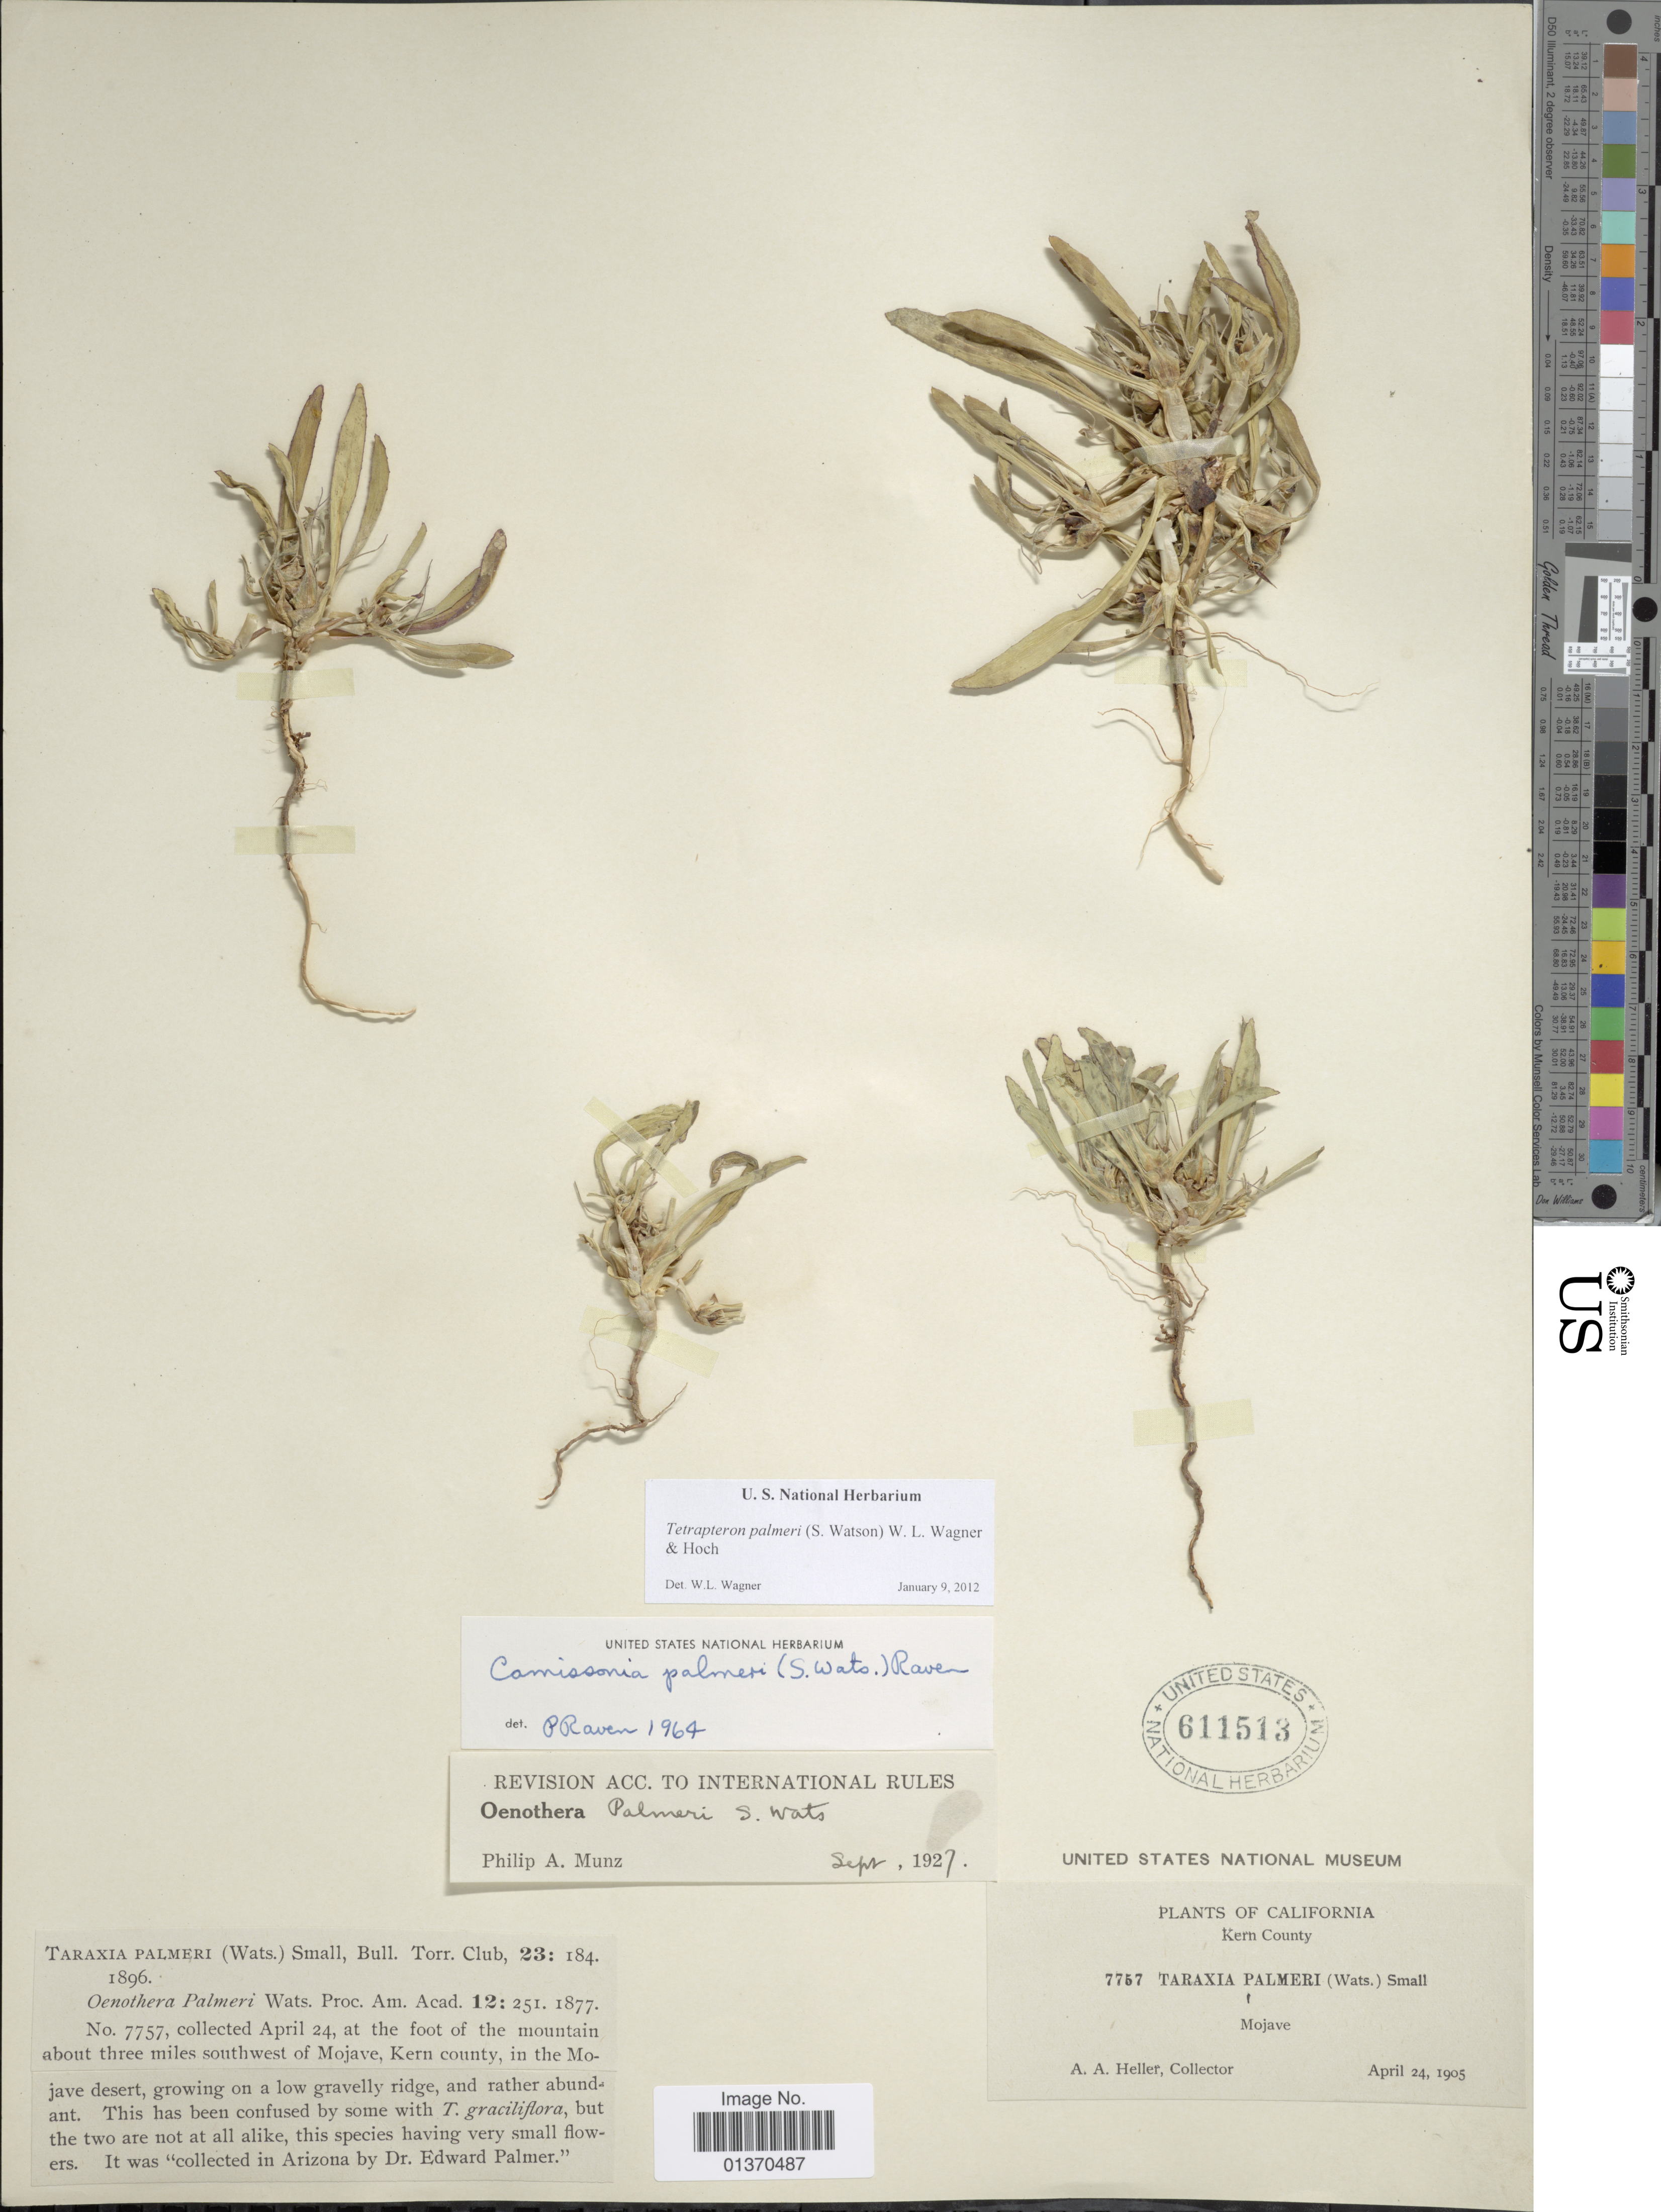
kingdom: Plantae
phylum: Tracheophyta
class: Magnoliopsida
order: Myrtales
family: Onagraceae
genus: Tetrapteron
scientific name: Tetrapteron palmeri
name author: (S. Watson) W.L. Wagner & Hoch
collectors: A. A. Heller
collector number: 7757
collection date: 1905-04-24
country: United States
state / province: California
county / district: Kern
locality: Kern County, Mojave, at the foot of the mountain about three miles southwest of Mojave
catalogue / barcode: US 611513